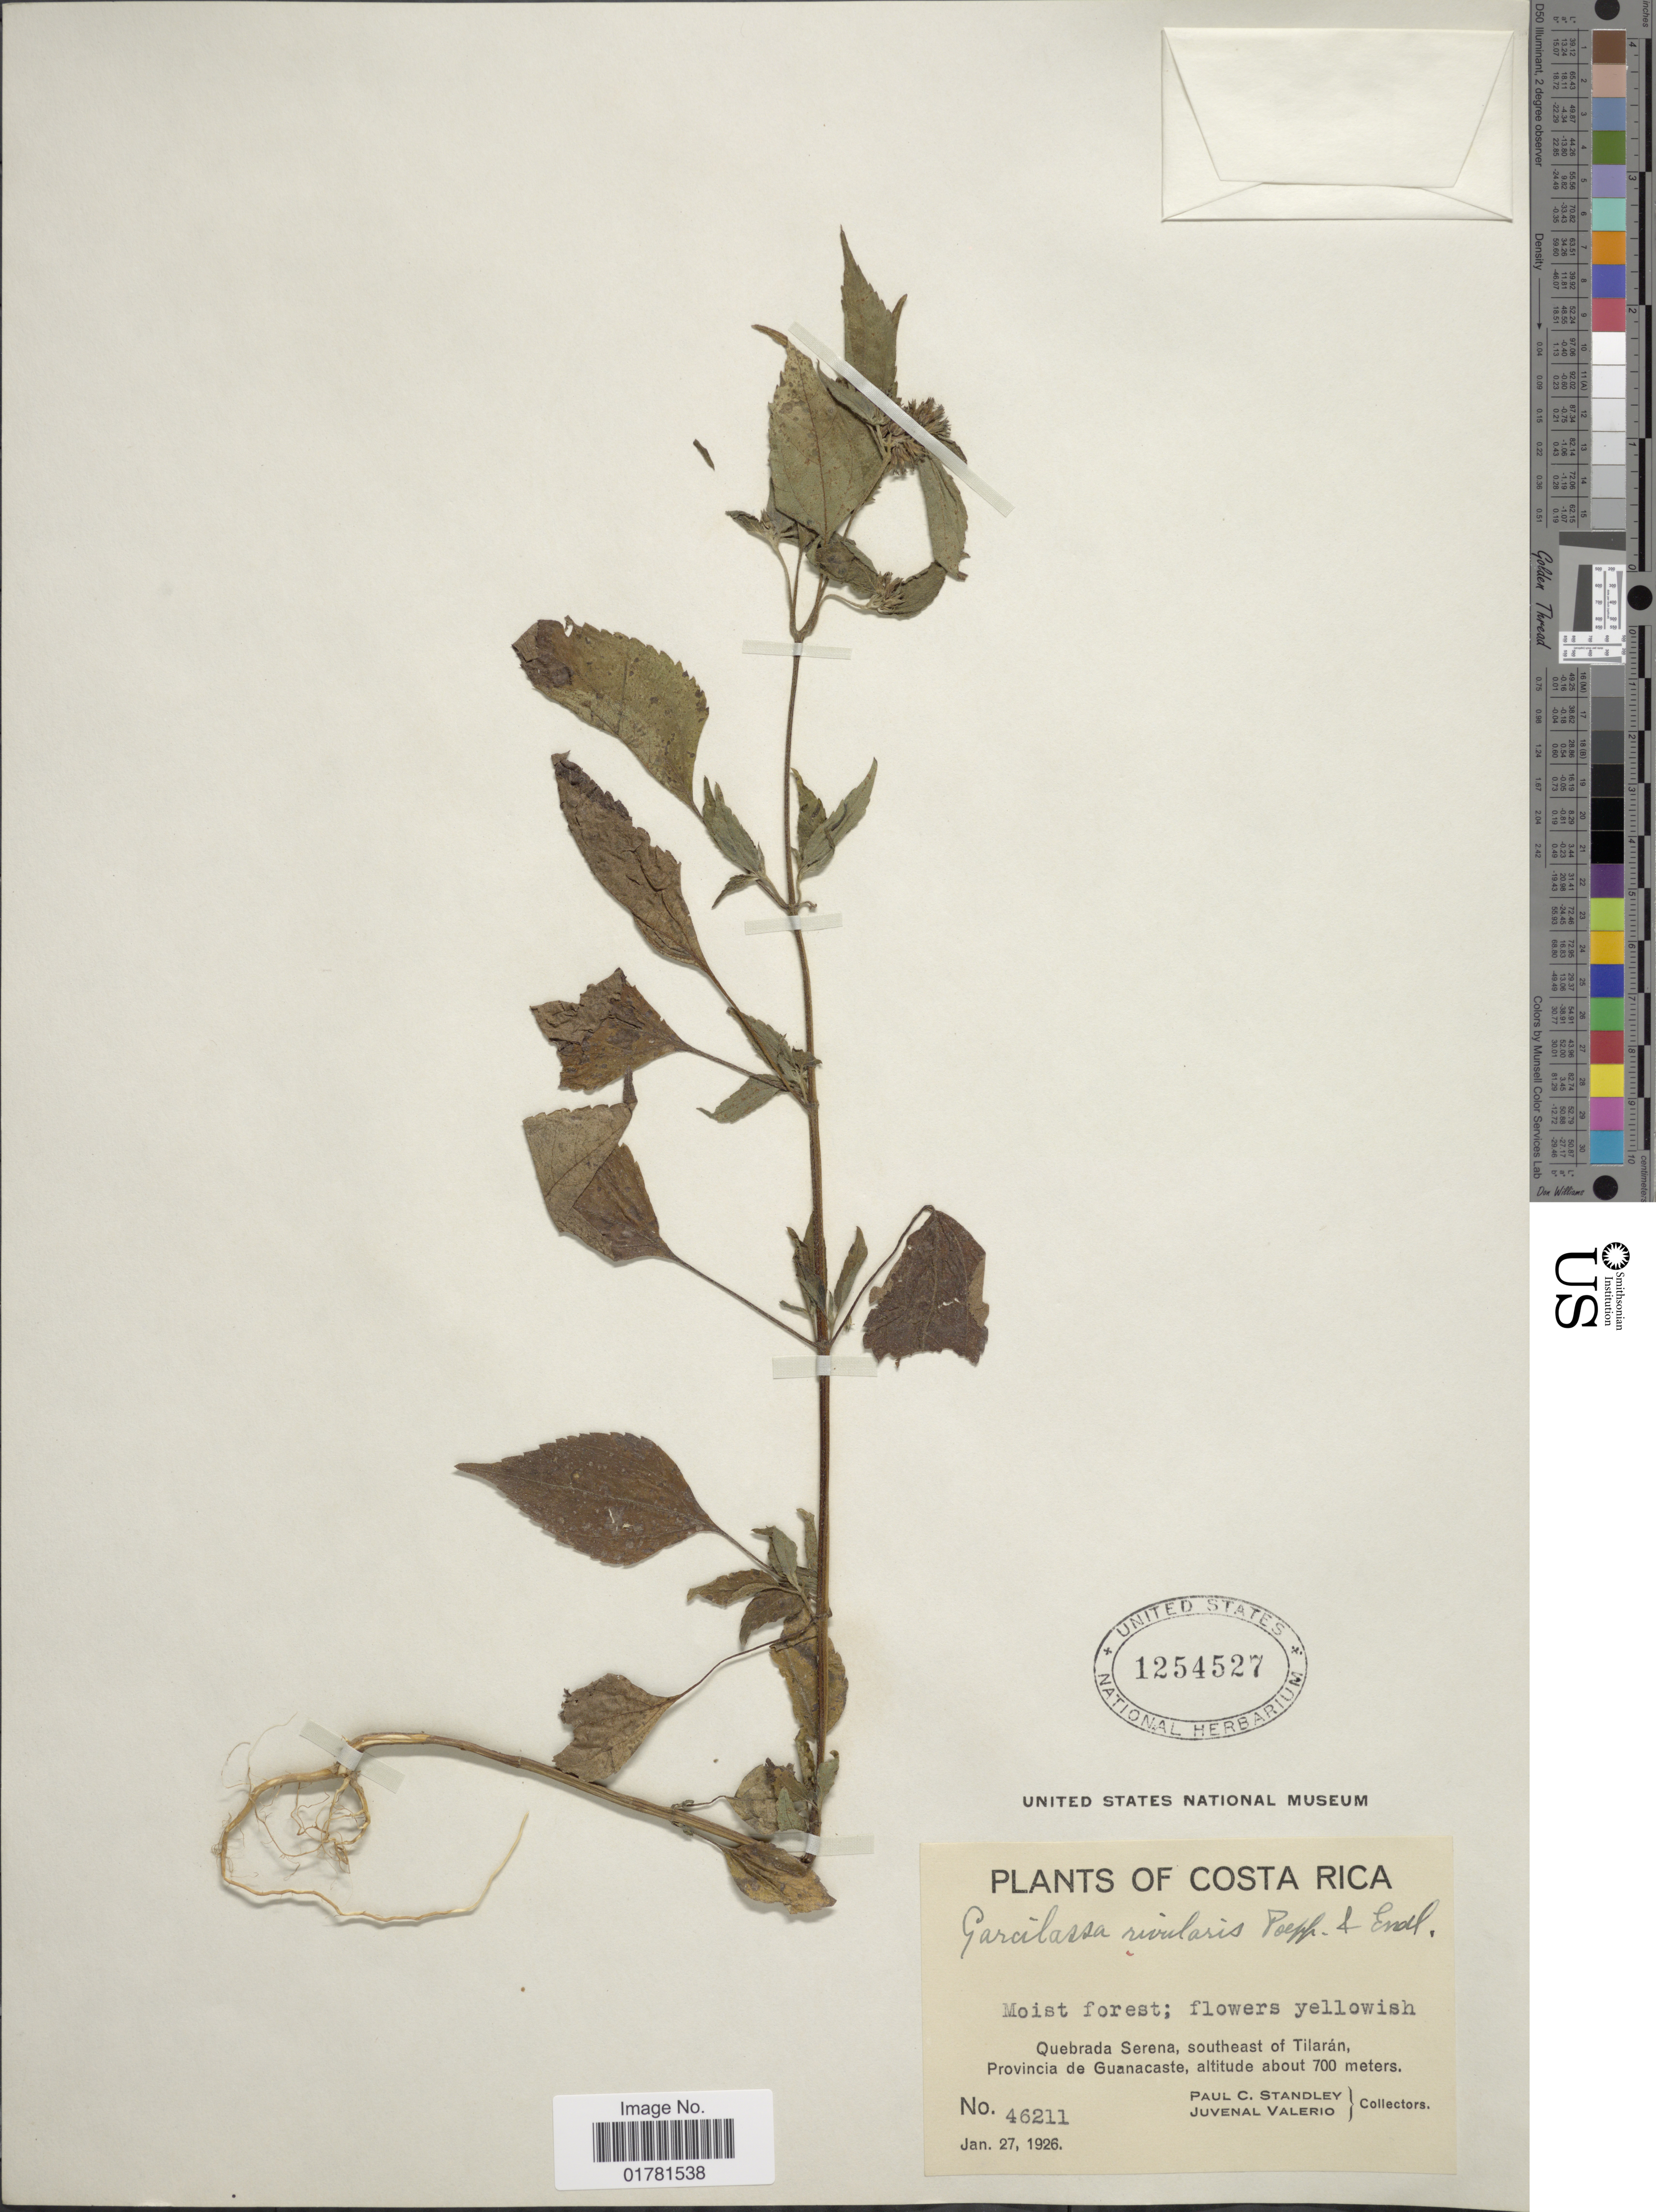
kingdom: Plantae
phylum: Tracheophyta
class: Magnoliopsida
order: Asterales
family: Asteraceae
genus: Garcilassa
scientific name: Garcilassa rivularis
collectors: P. C. Standley & J. Valerio R.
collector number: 46211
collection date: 1926-01-27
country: Costa Rica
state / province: Guanacaste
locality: Quebrada Serena, southeast of Tilarán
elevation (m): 700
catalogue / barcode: US 1254527